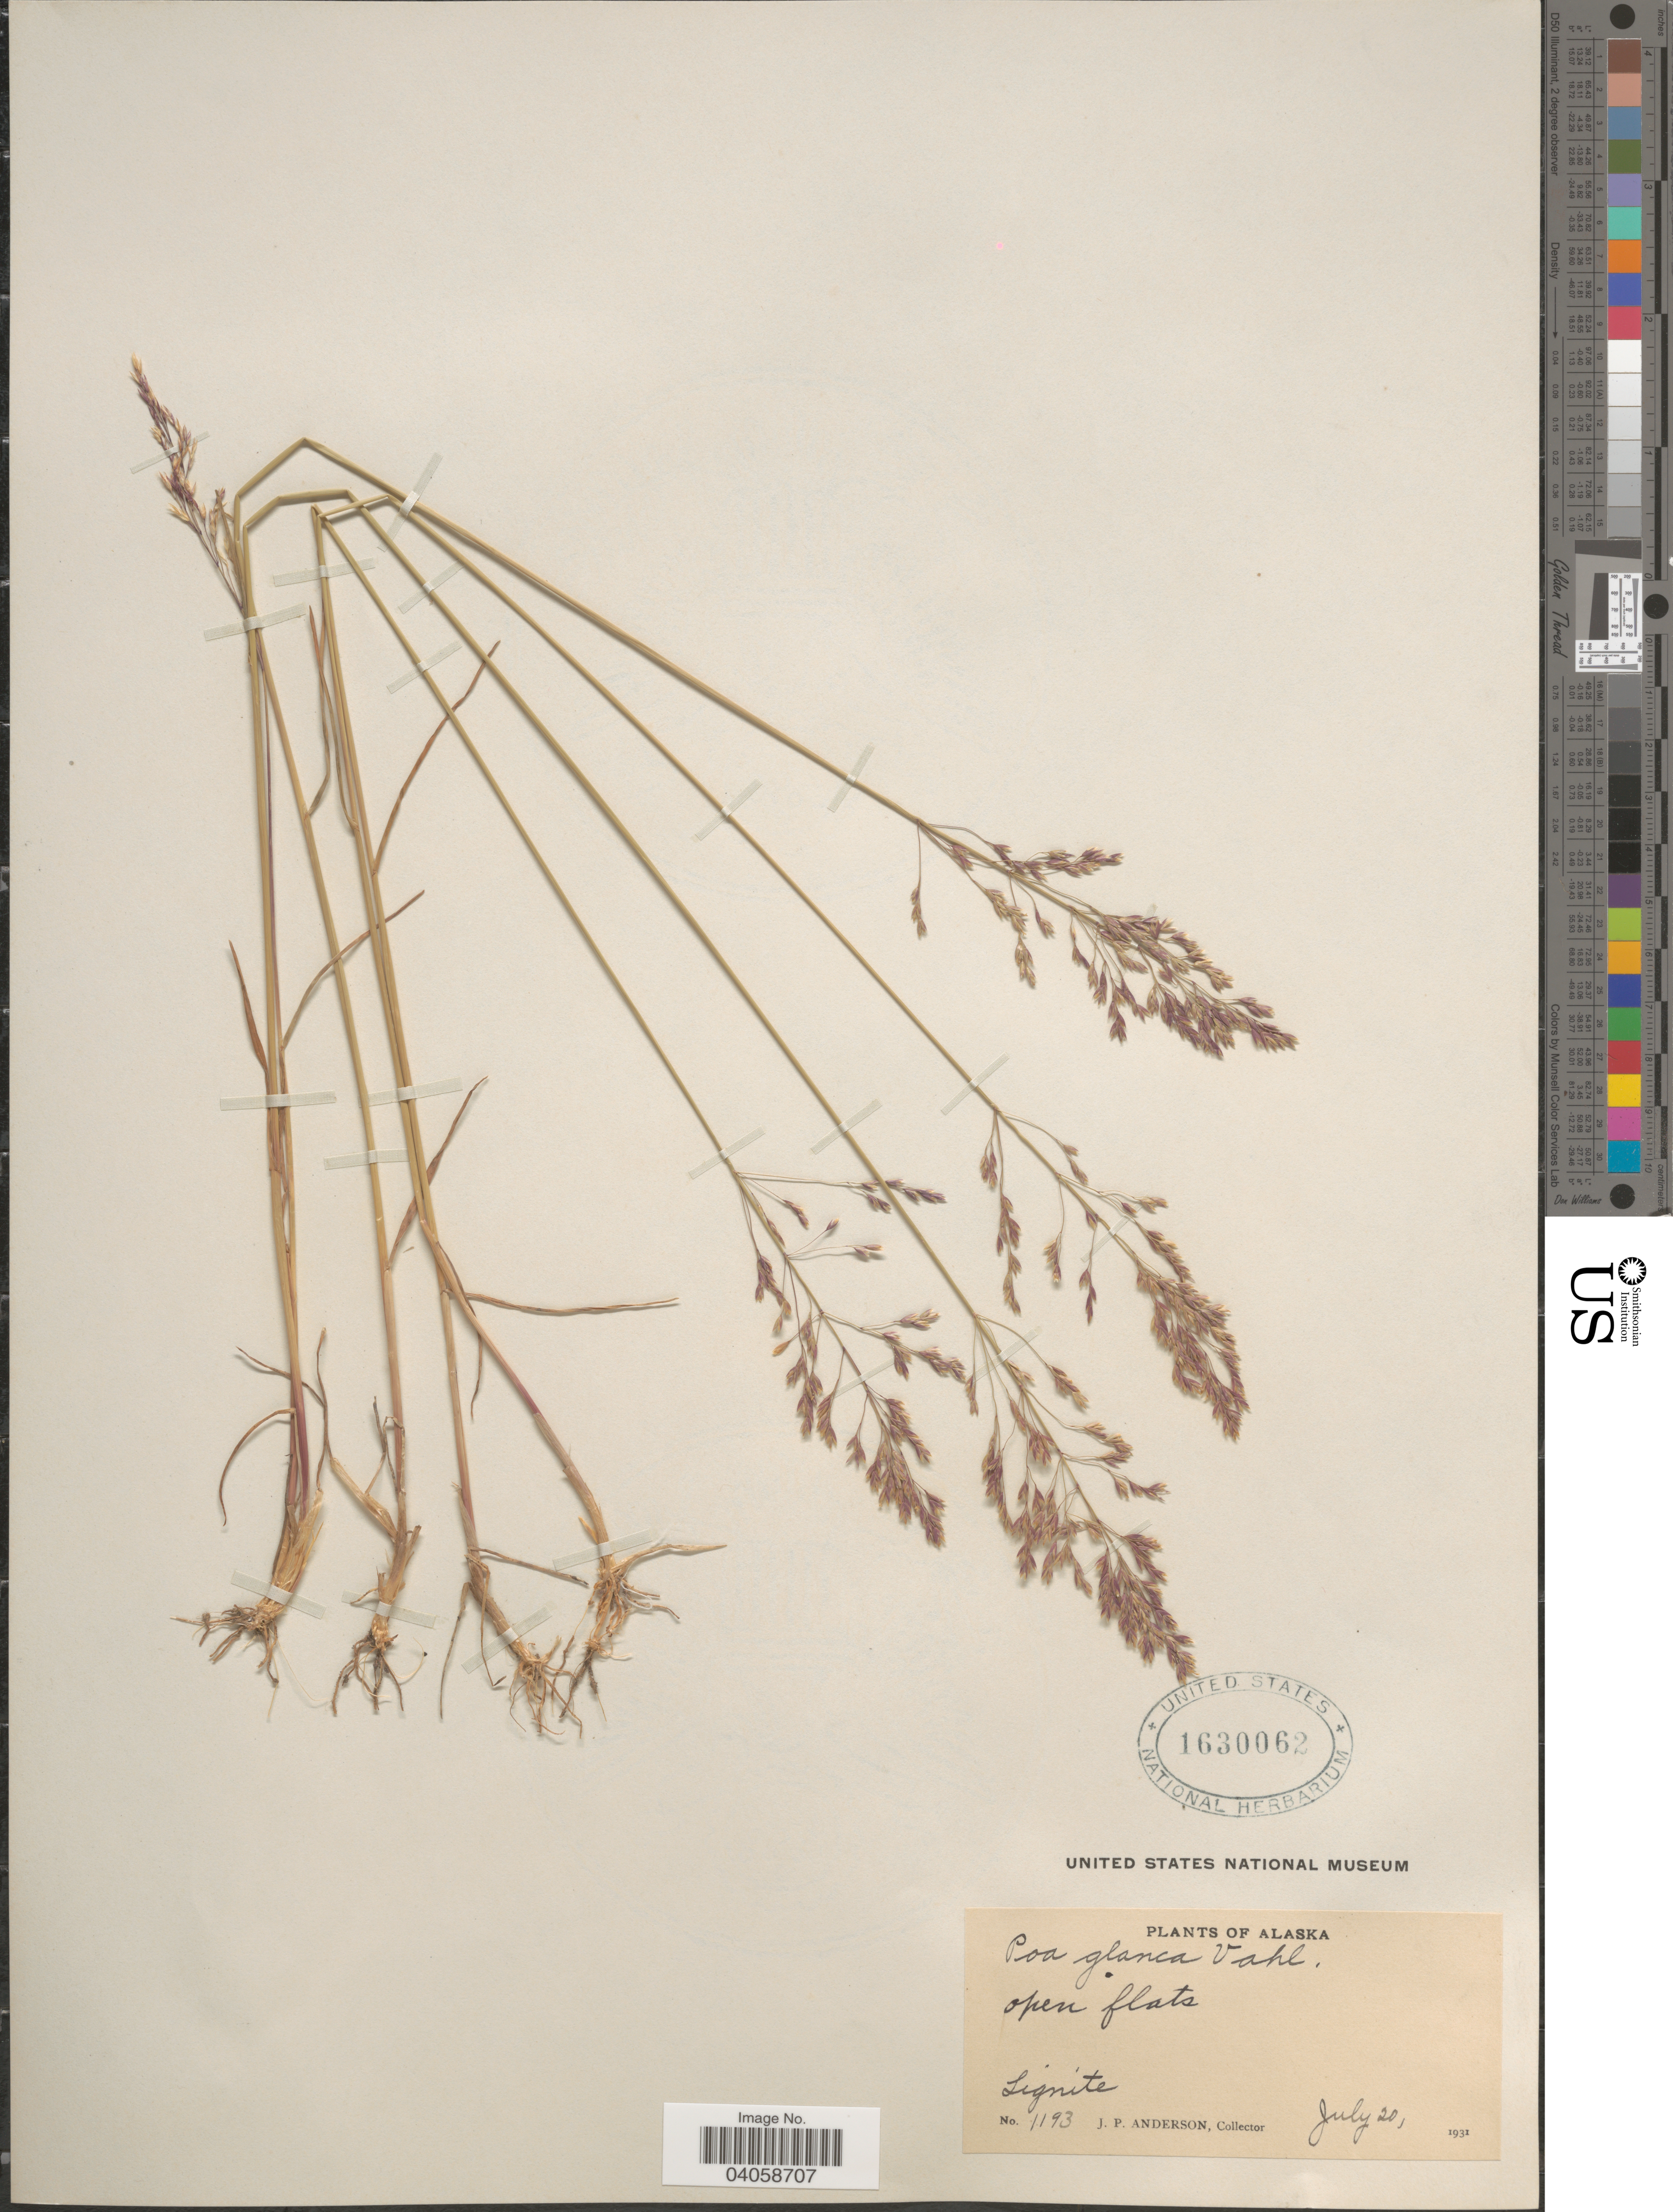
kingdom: Plantae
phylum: Tracheophyta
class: Liliopsida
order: Poales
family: Poaceae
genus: Poa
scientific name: Poa glauca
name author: Vahl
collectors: J. P. Anderson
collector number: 1193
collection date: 1931-07-20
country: United States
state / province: Alaska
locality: Lignite.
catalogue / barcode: US 1630062